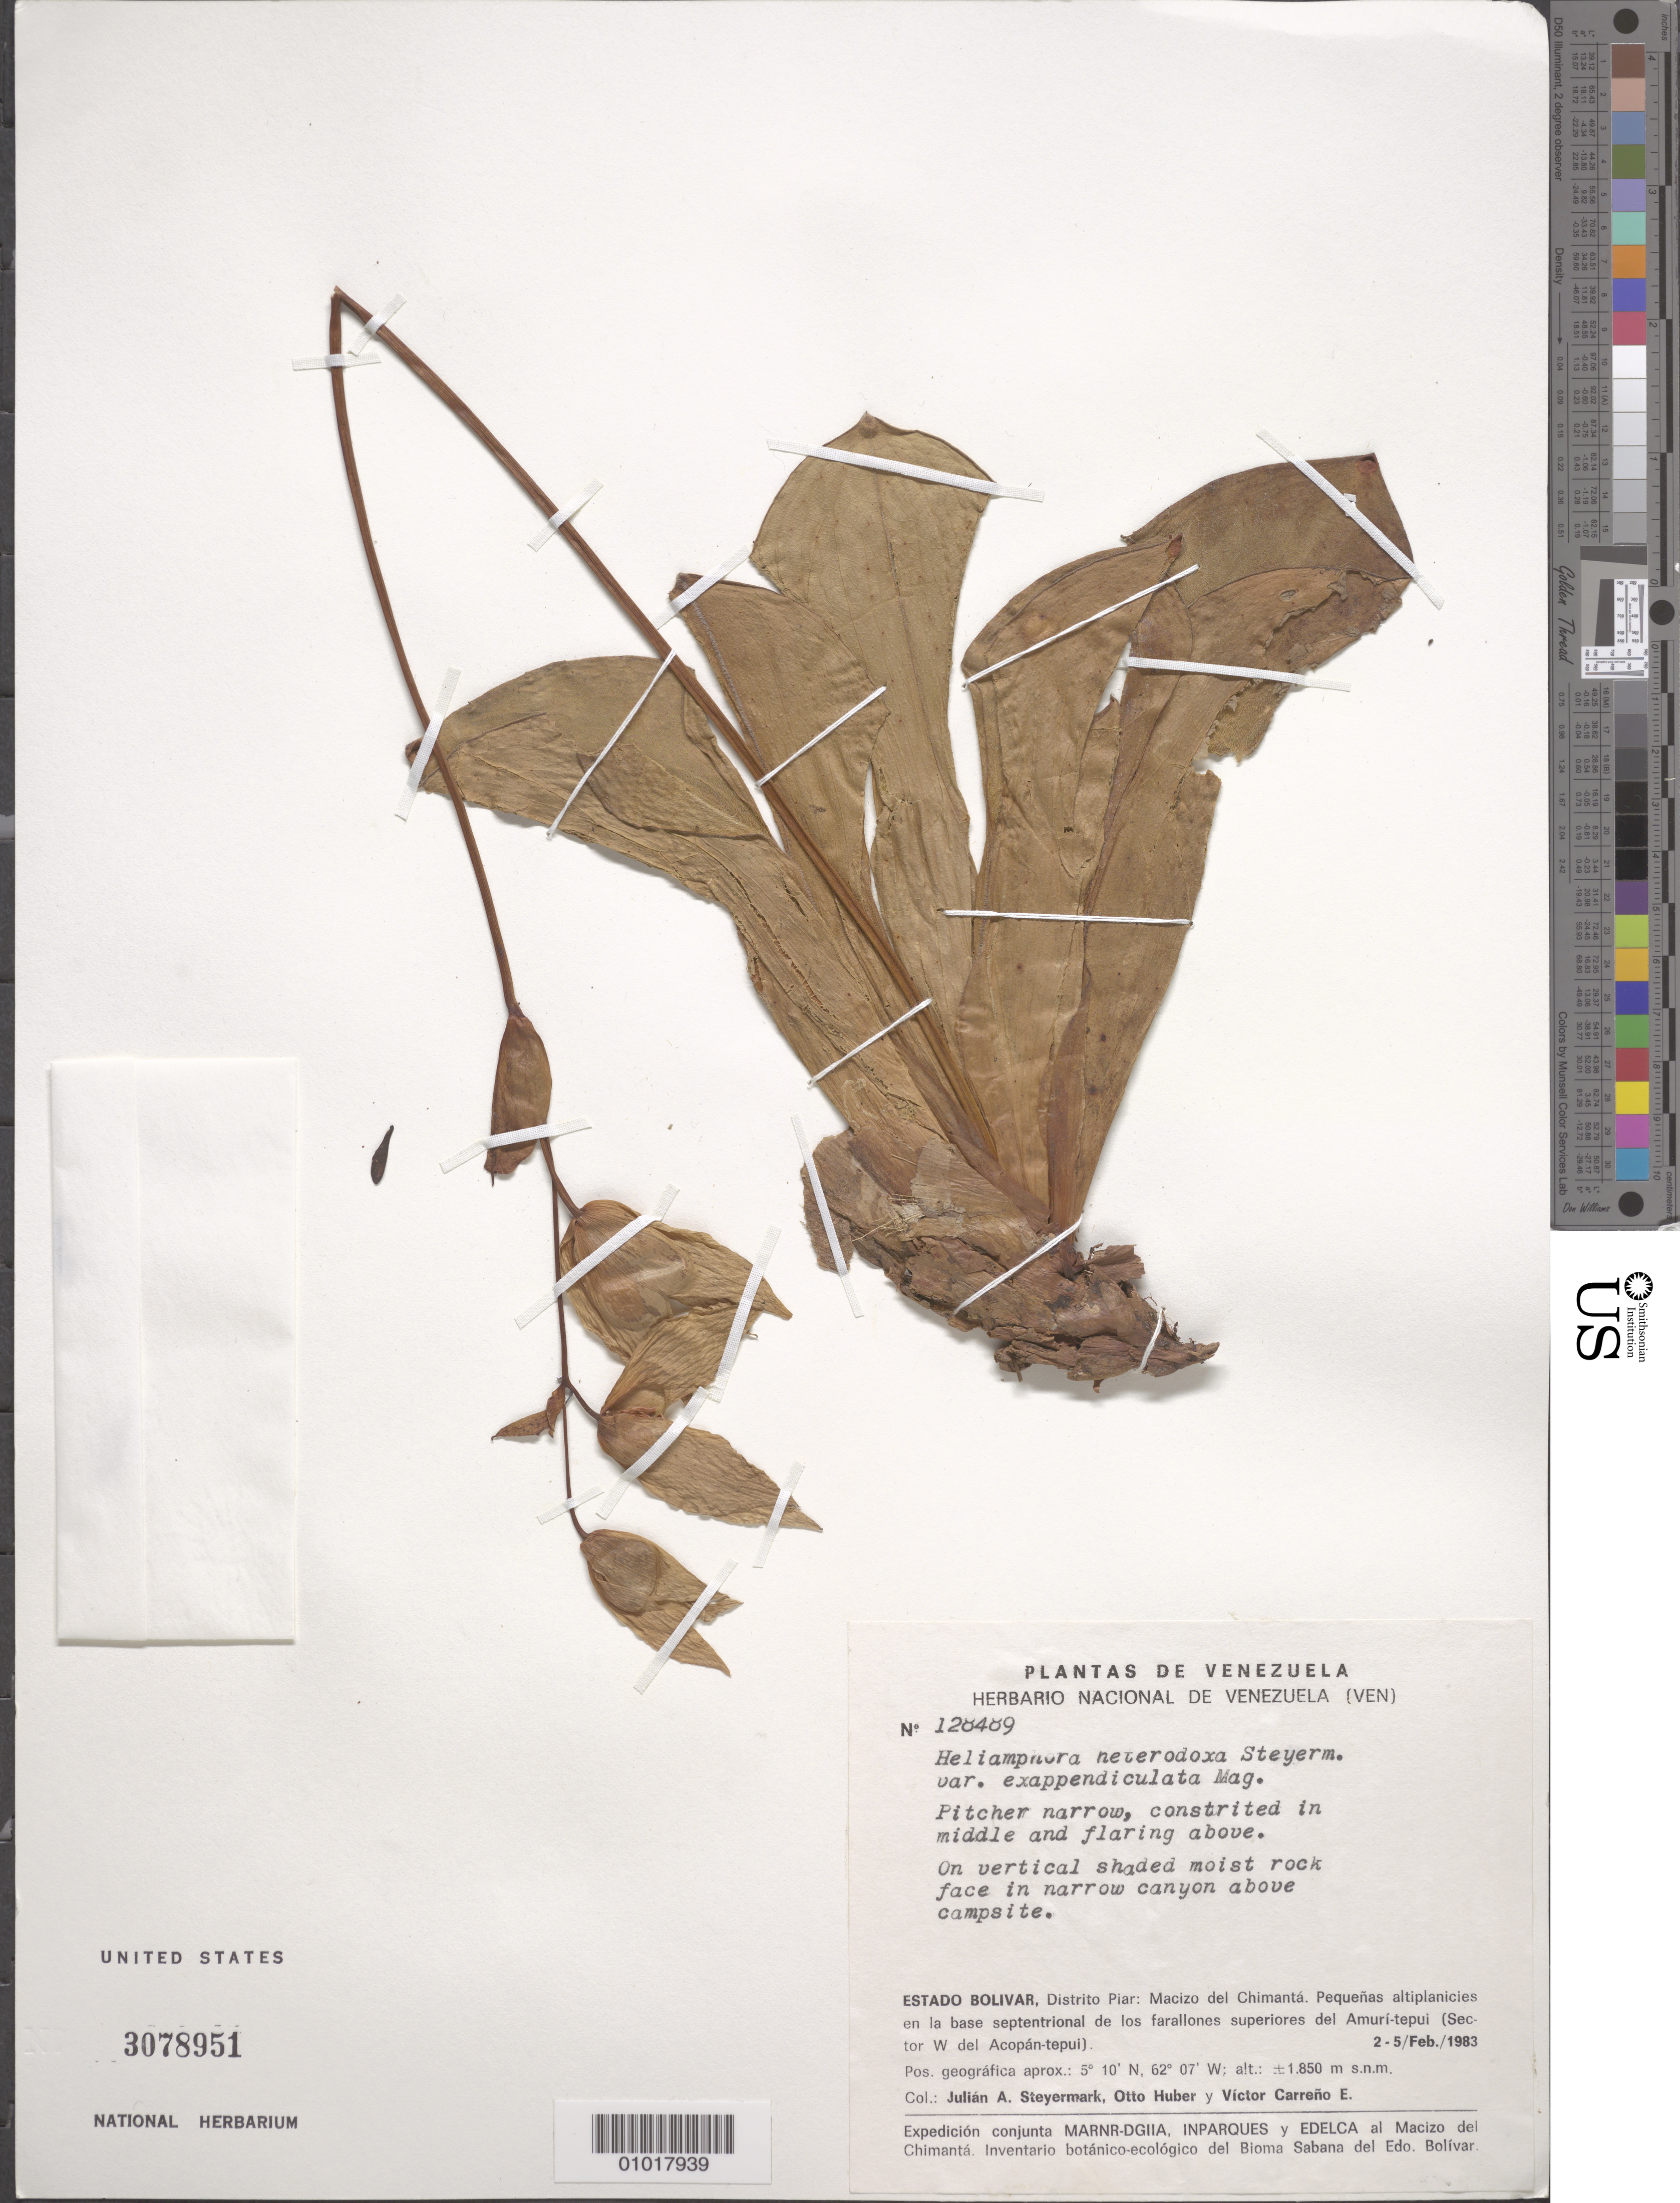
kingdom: Plantae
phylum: Tracheophyta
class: Magnoliopsida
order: Ericales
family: Sarraceniaceae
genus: Heliamphora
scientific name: Heliamphora heterodoxa var. exappendiculata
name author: Maguire & Steyerm.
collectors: J. Steyermark, O. Huber & V. Carreño E.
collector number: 128489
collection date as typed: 2-Feb-83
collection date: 1960-02-05/1983-02-02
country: Venezuela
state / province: Bolívar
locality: Distrito Piar: Macizo del Chimanta. Pequenas altiplanicies en la base septentrional de los farallones superiores del Amur-tepui (Secutor W del Acopan-tepui.)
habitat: On vertical shaded moist rock face in narrow canyon above campsite.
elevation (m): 1850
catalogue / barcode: US 3078951